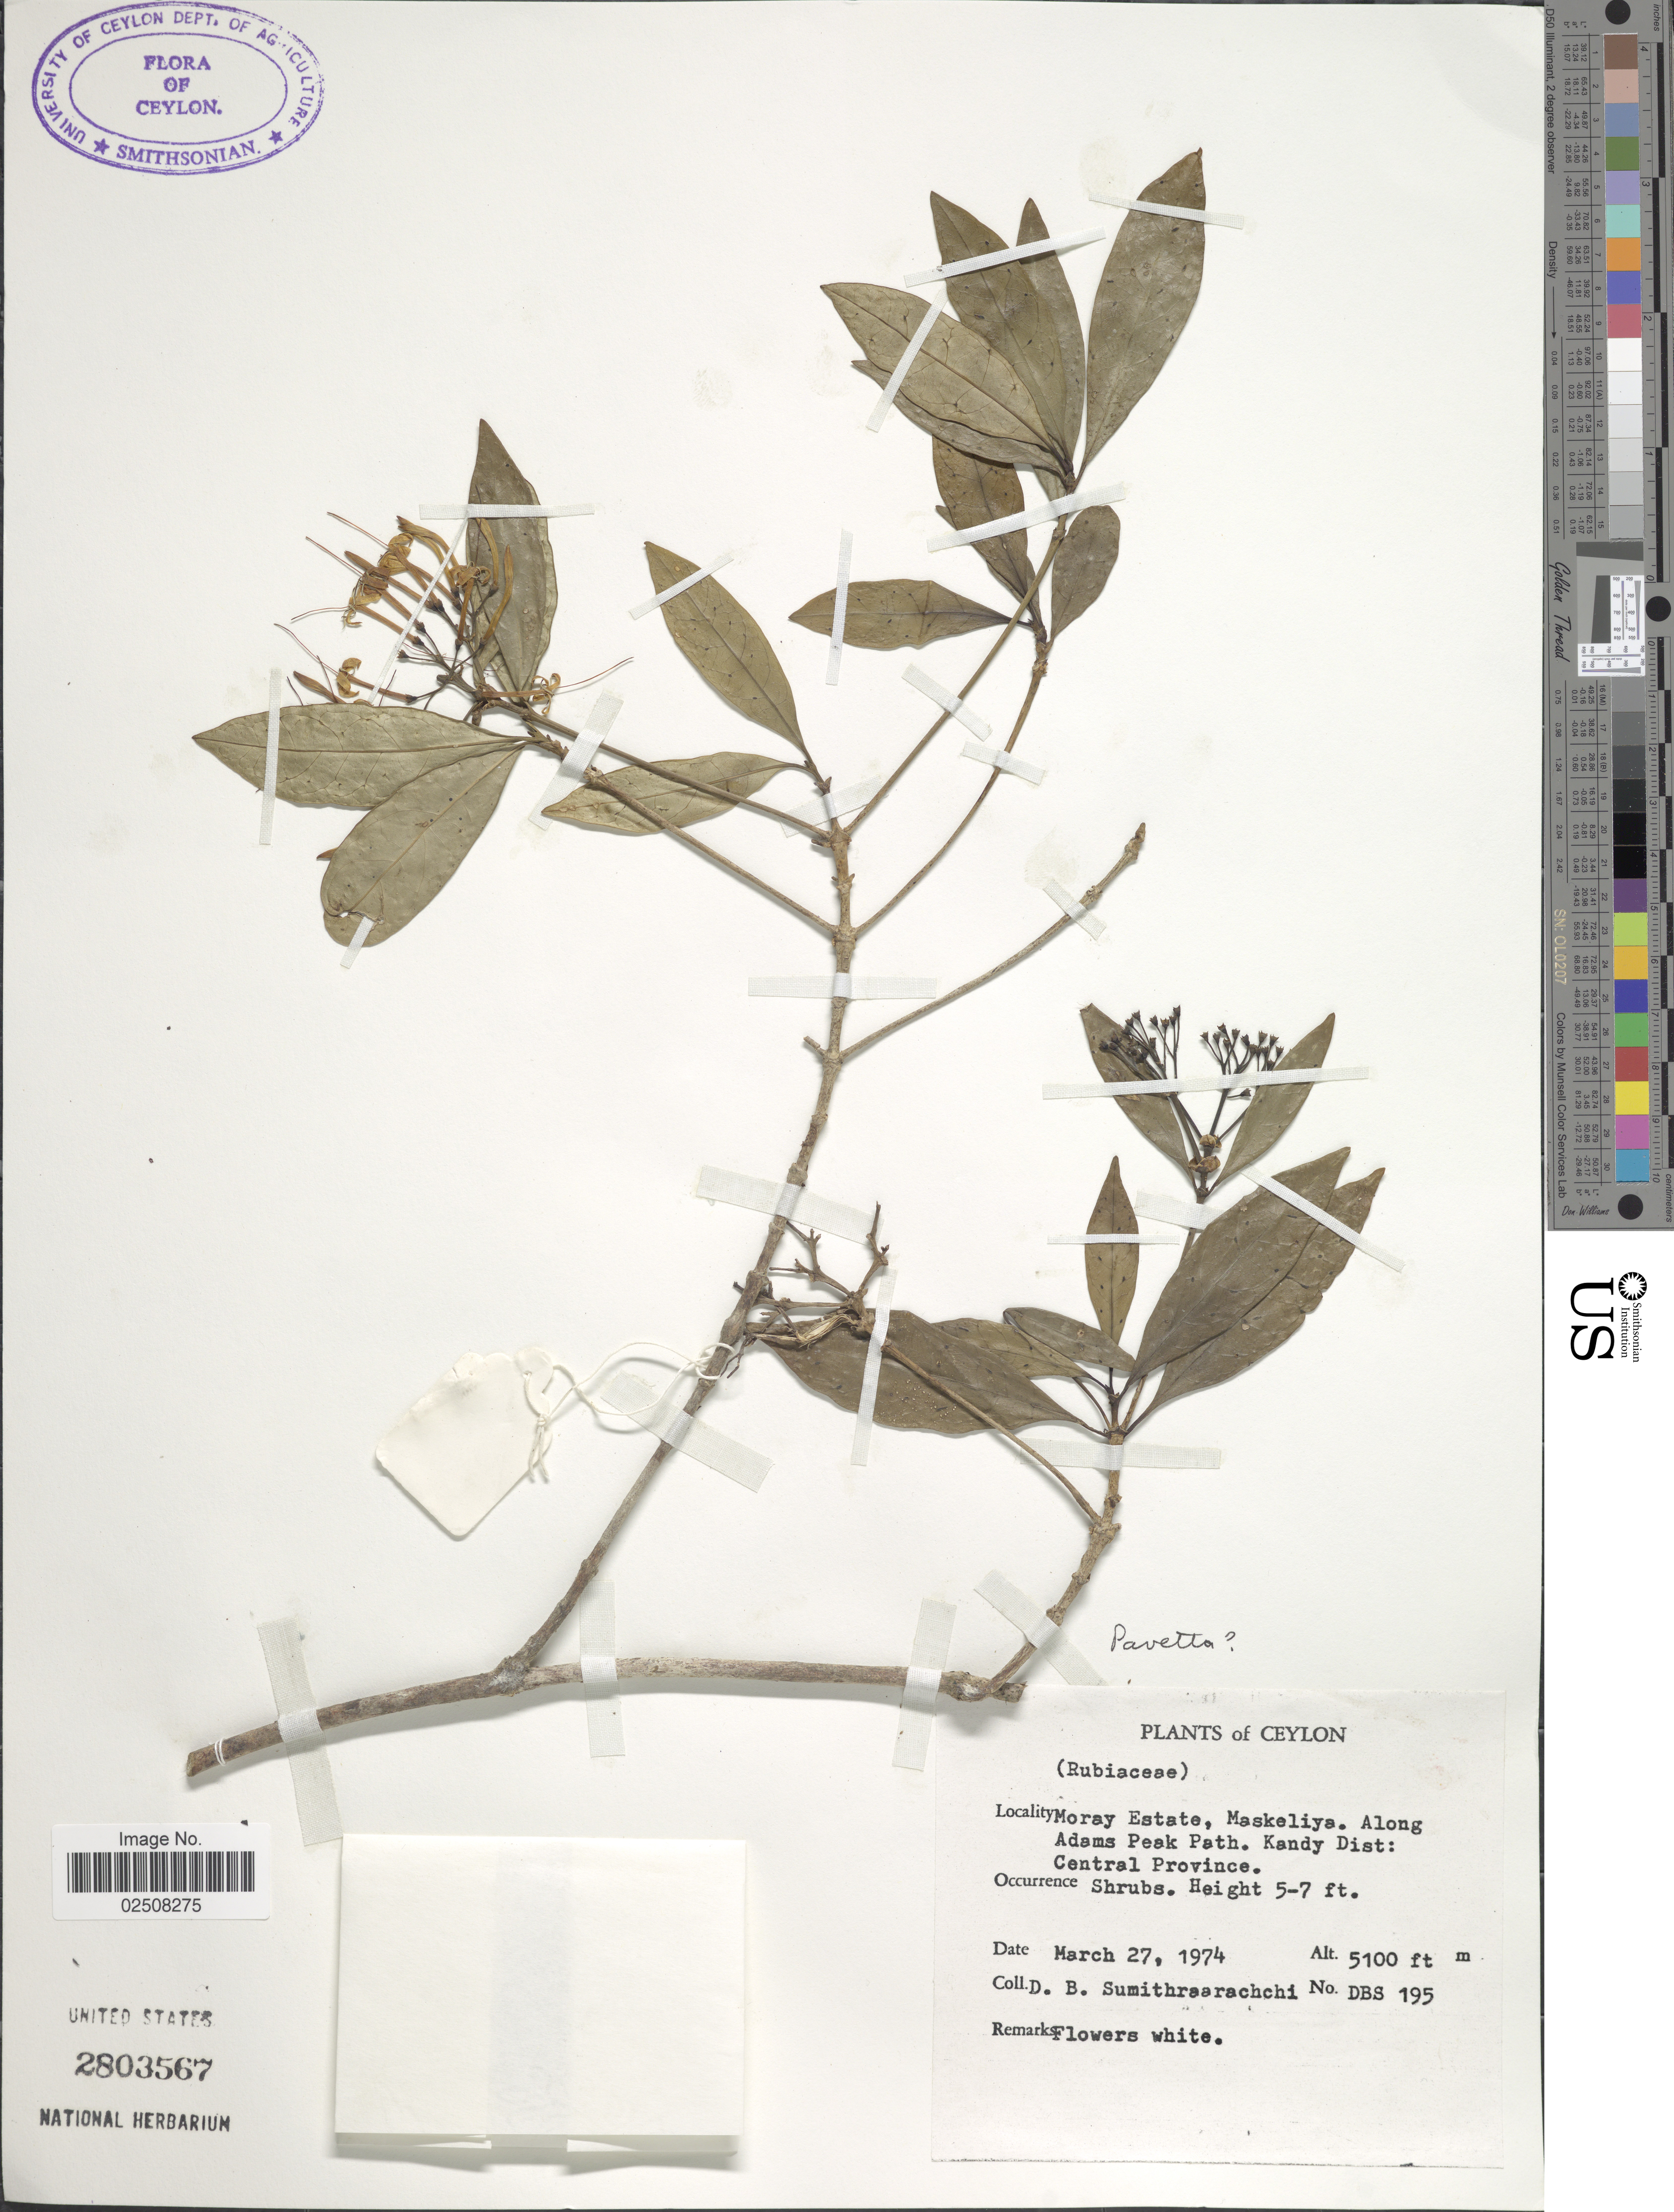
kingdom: Plantae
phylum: Tracheophyta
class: Magnoliopsida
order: Gentianales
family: Rubiaceae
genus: Pavetta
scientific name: Pavetta sp.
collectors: D. B. Sumithraarachchi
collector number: DBS 195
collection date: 1974-03-27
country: Sri Lanka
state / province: Central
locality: Ceylon. Central, Moray Estate, Maskeliya. Along Adams Peak Path. Kandy Dist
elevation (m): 1554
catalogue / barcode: US 2803567